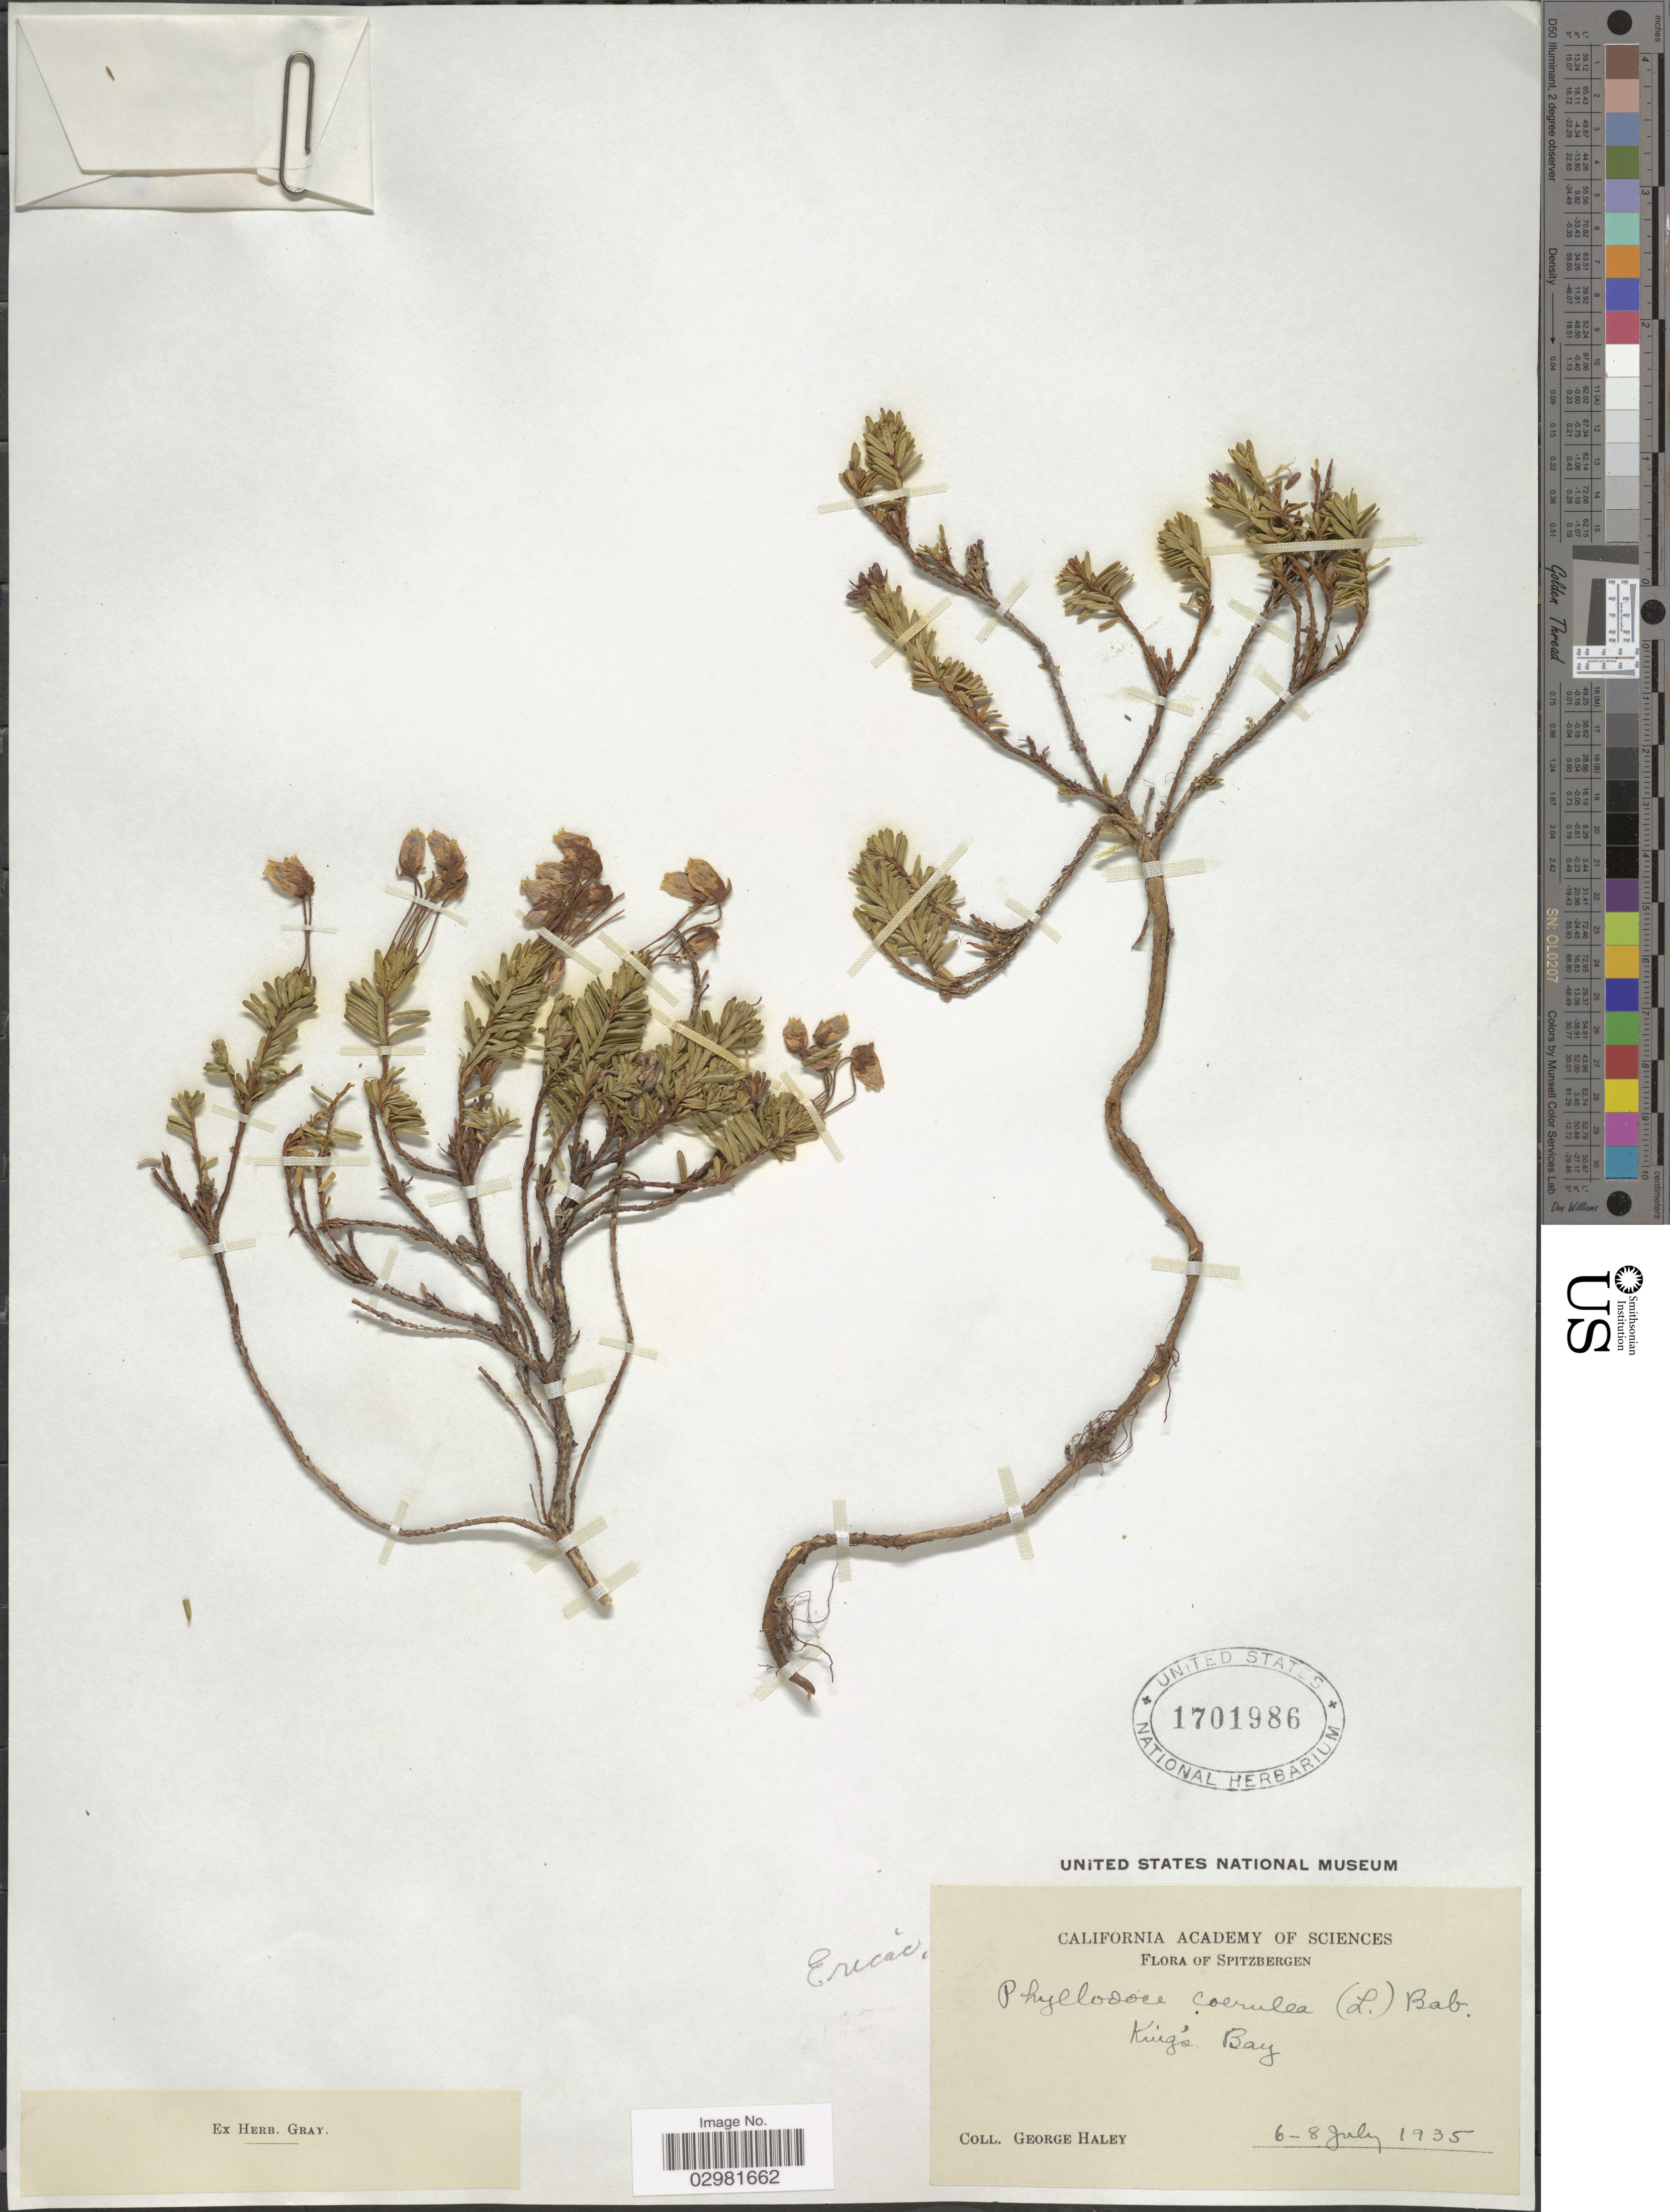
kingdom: Plantae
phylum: Tracheophyta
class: Magnoliopsida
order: Ericales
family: Ericaceae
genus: Phyllodoce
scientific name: Phyllodoce caerulea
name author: (L.) Bab.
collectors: G. Haley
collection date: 1935-07-06/1935-07-08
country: Norway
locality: Spitzbergen. King's Bay.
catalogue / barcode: US 1701986